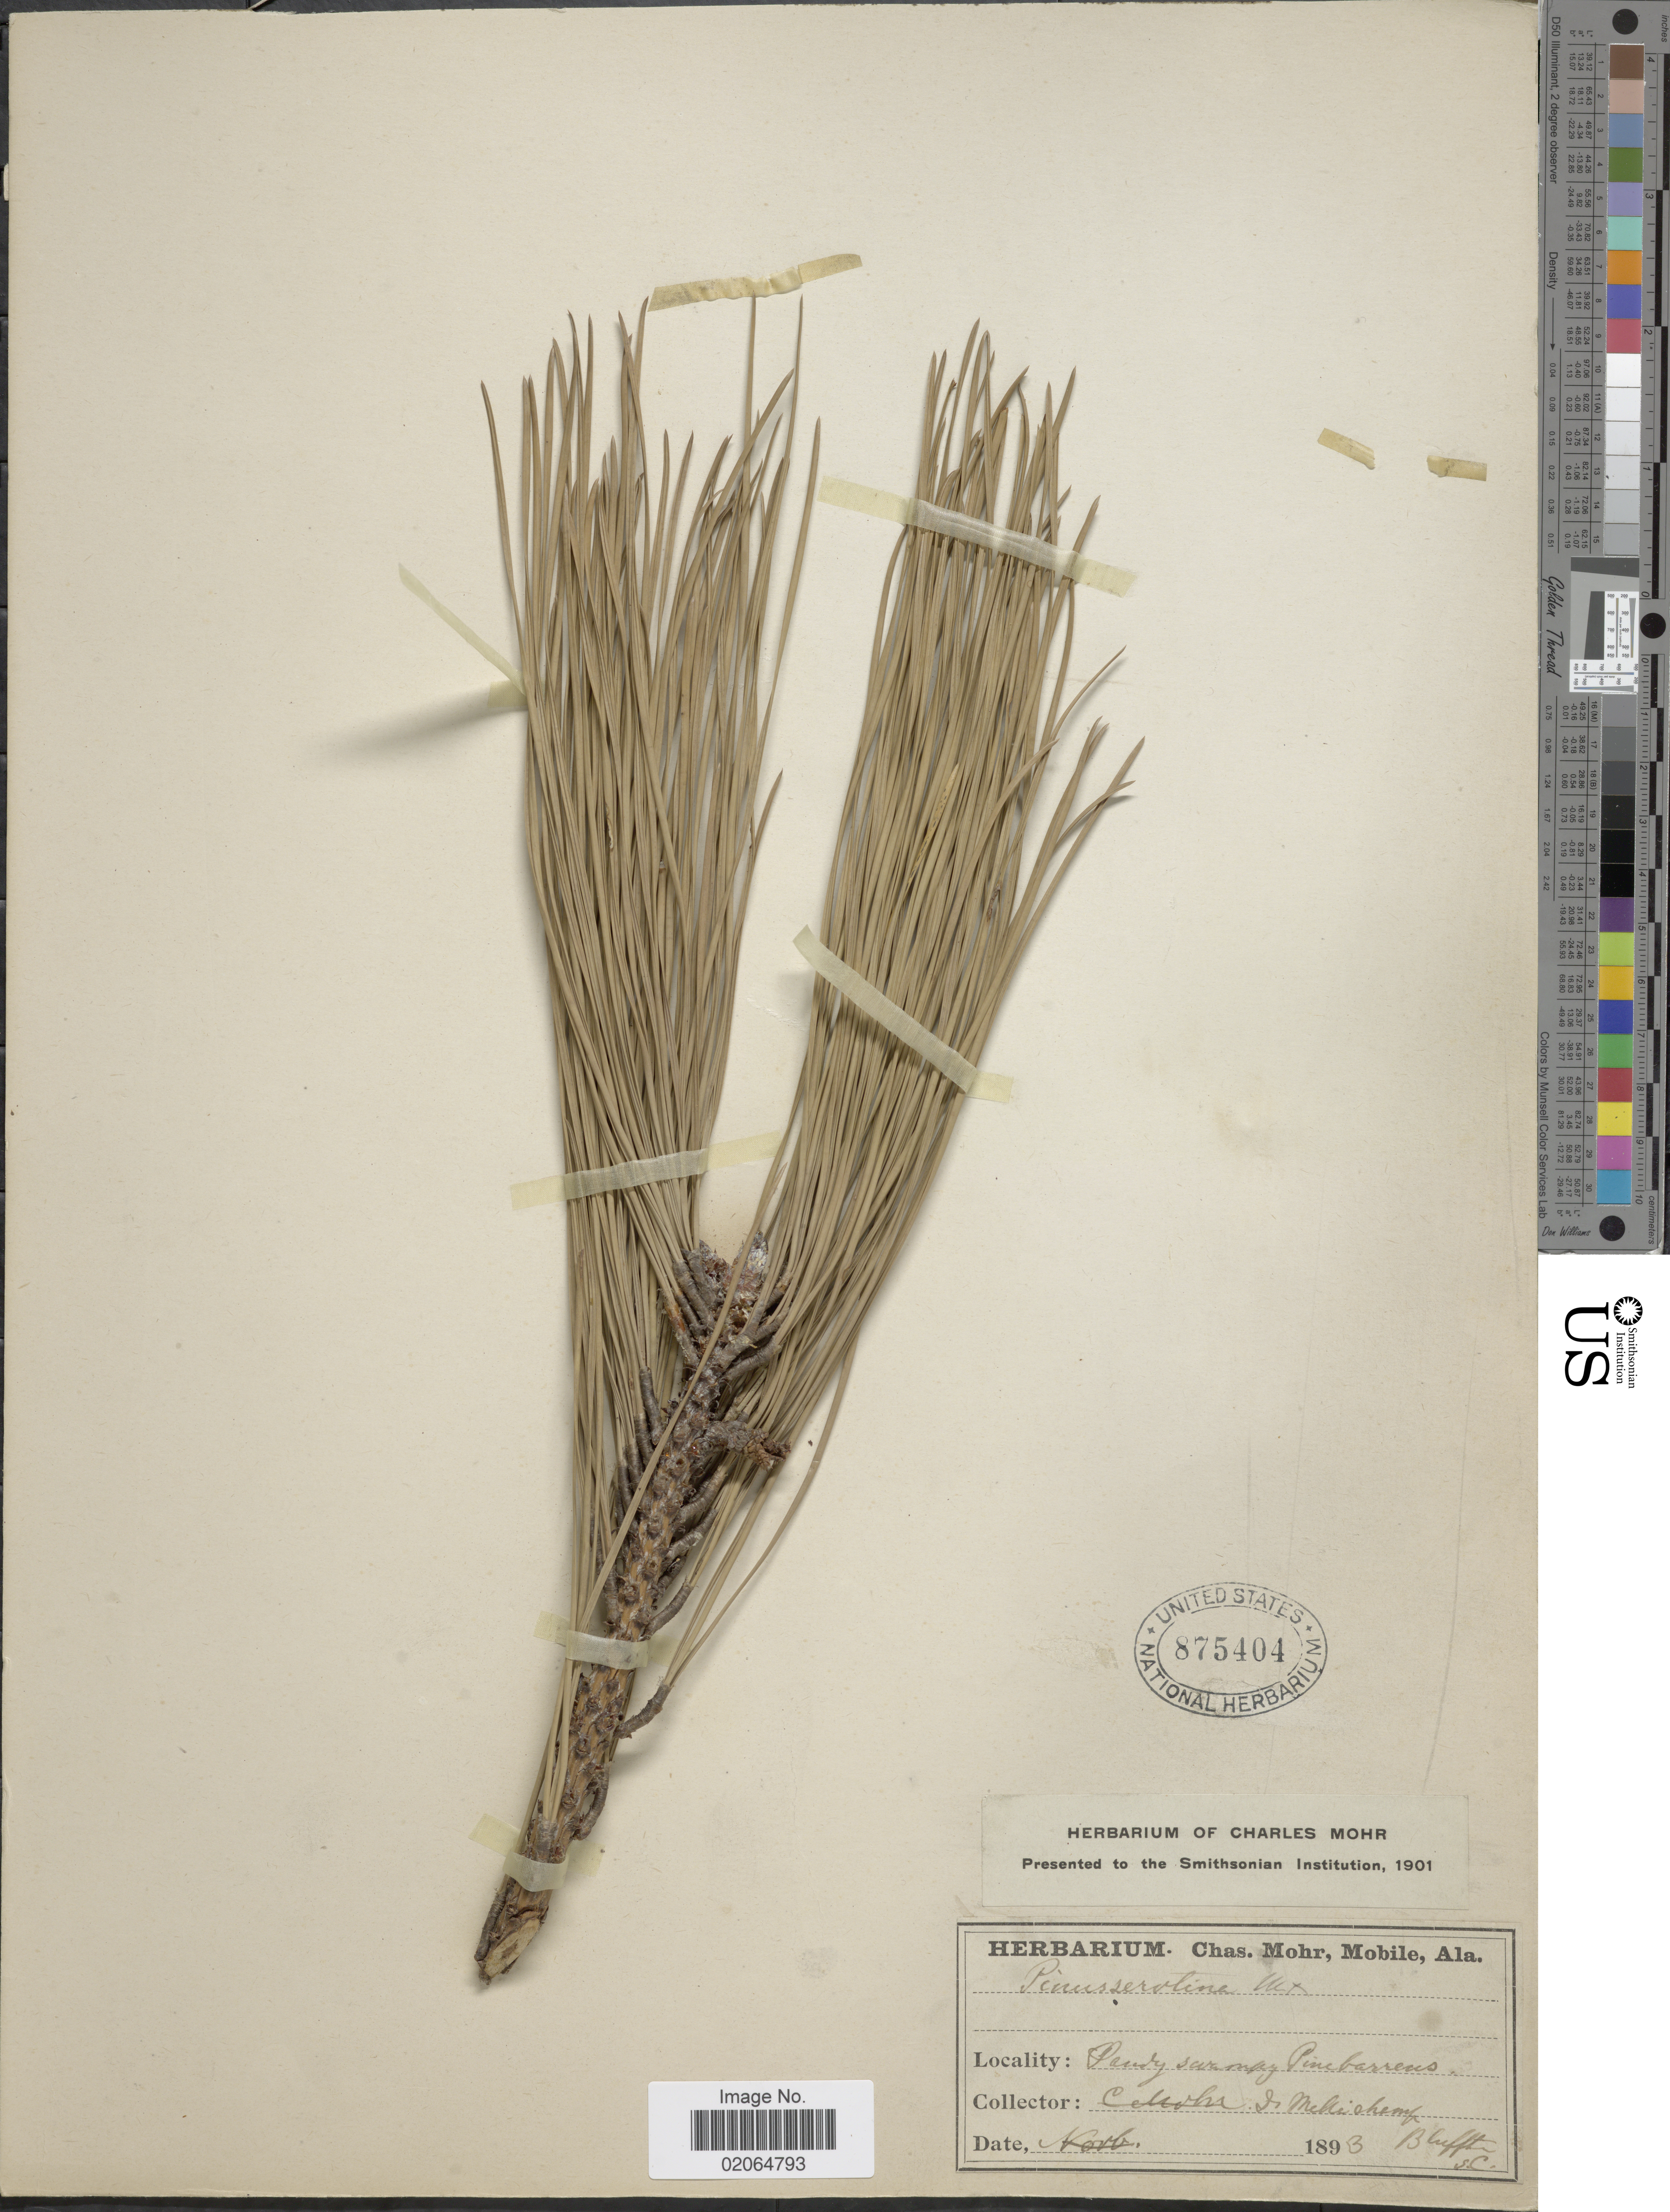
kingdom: Plantae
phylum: Tracheophyta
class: Pinopsida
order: Pinales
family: Pinaceae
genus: Pinus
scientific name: Pinus serotina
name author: Michx.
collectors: G. McKichemp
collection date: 1893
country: United States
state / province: South Carolina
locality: Bluffton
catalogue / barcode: US 875404